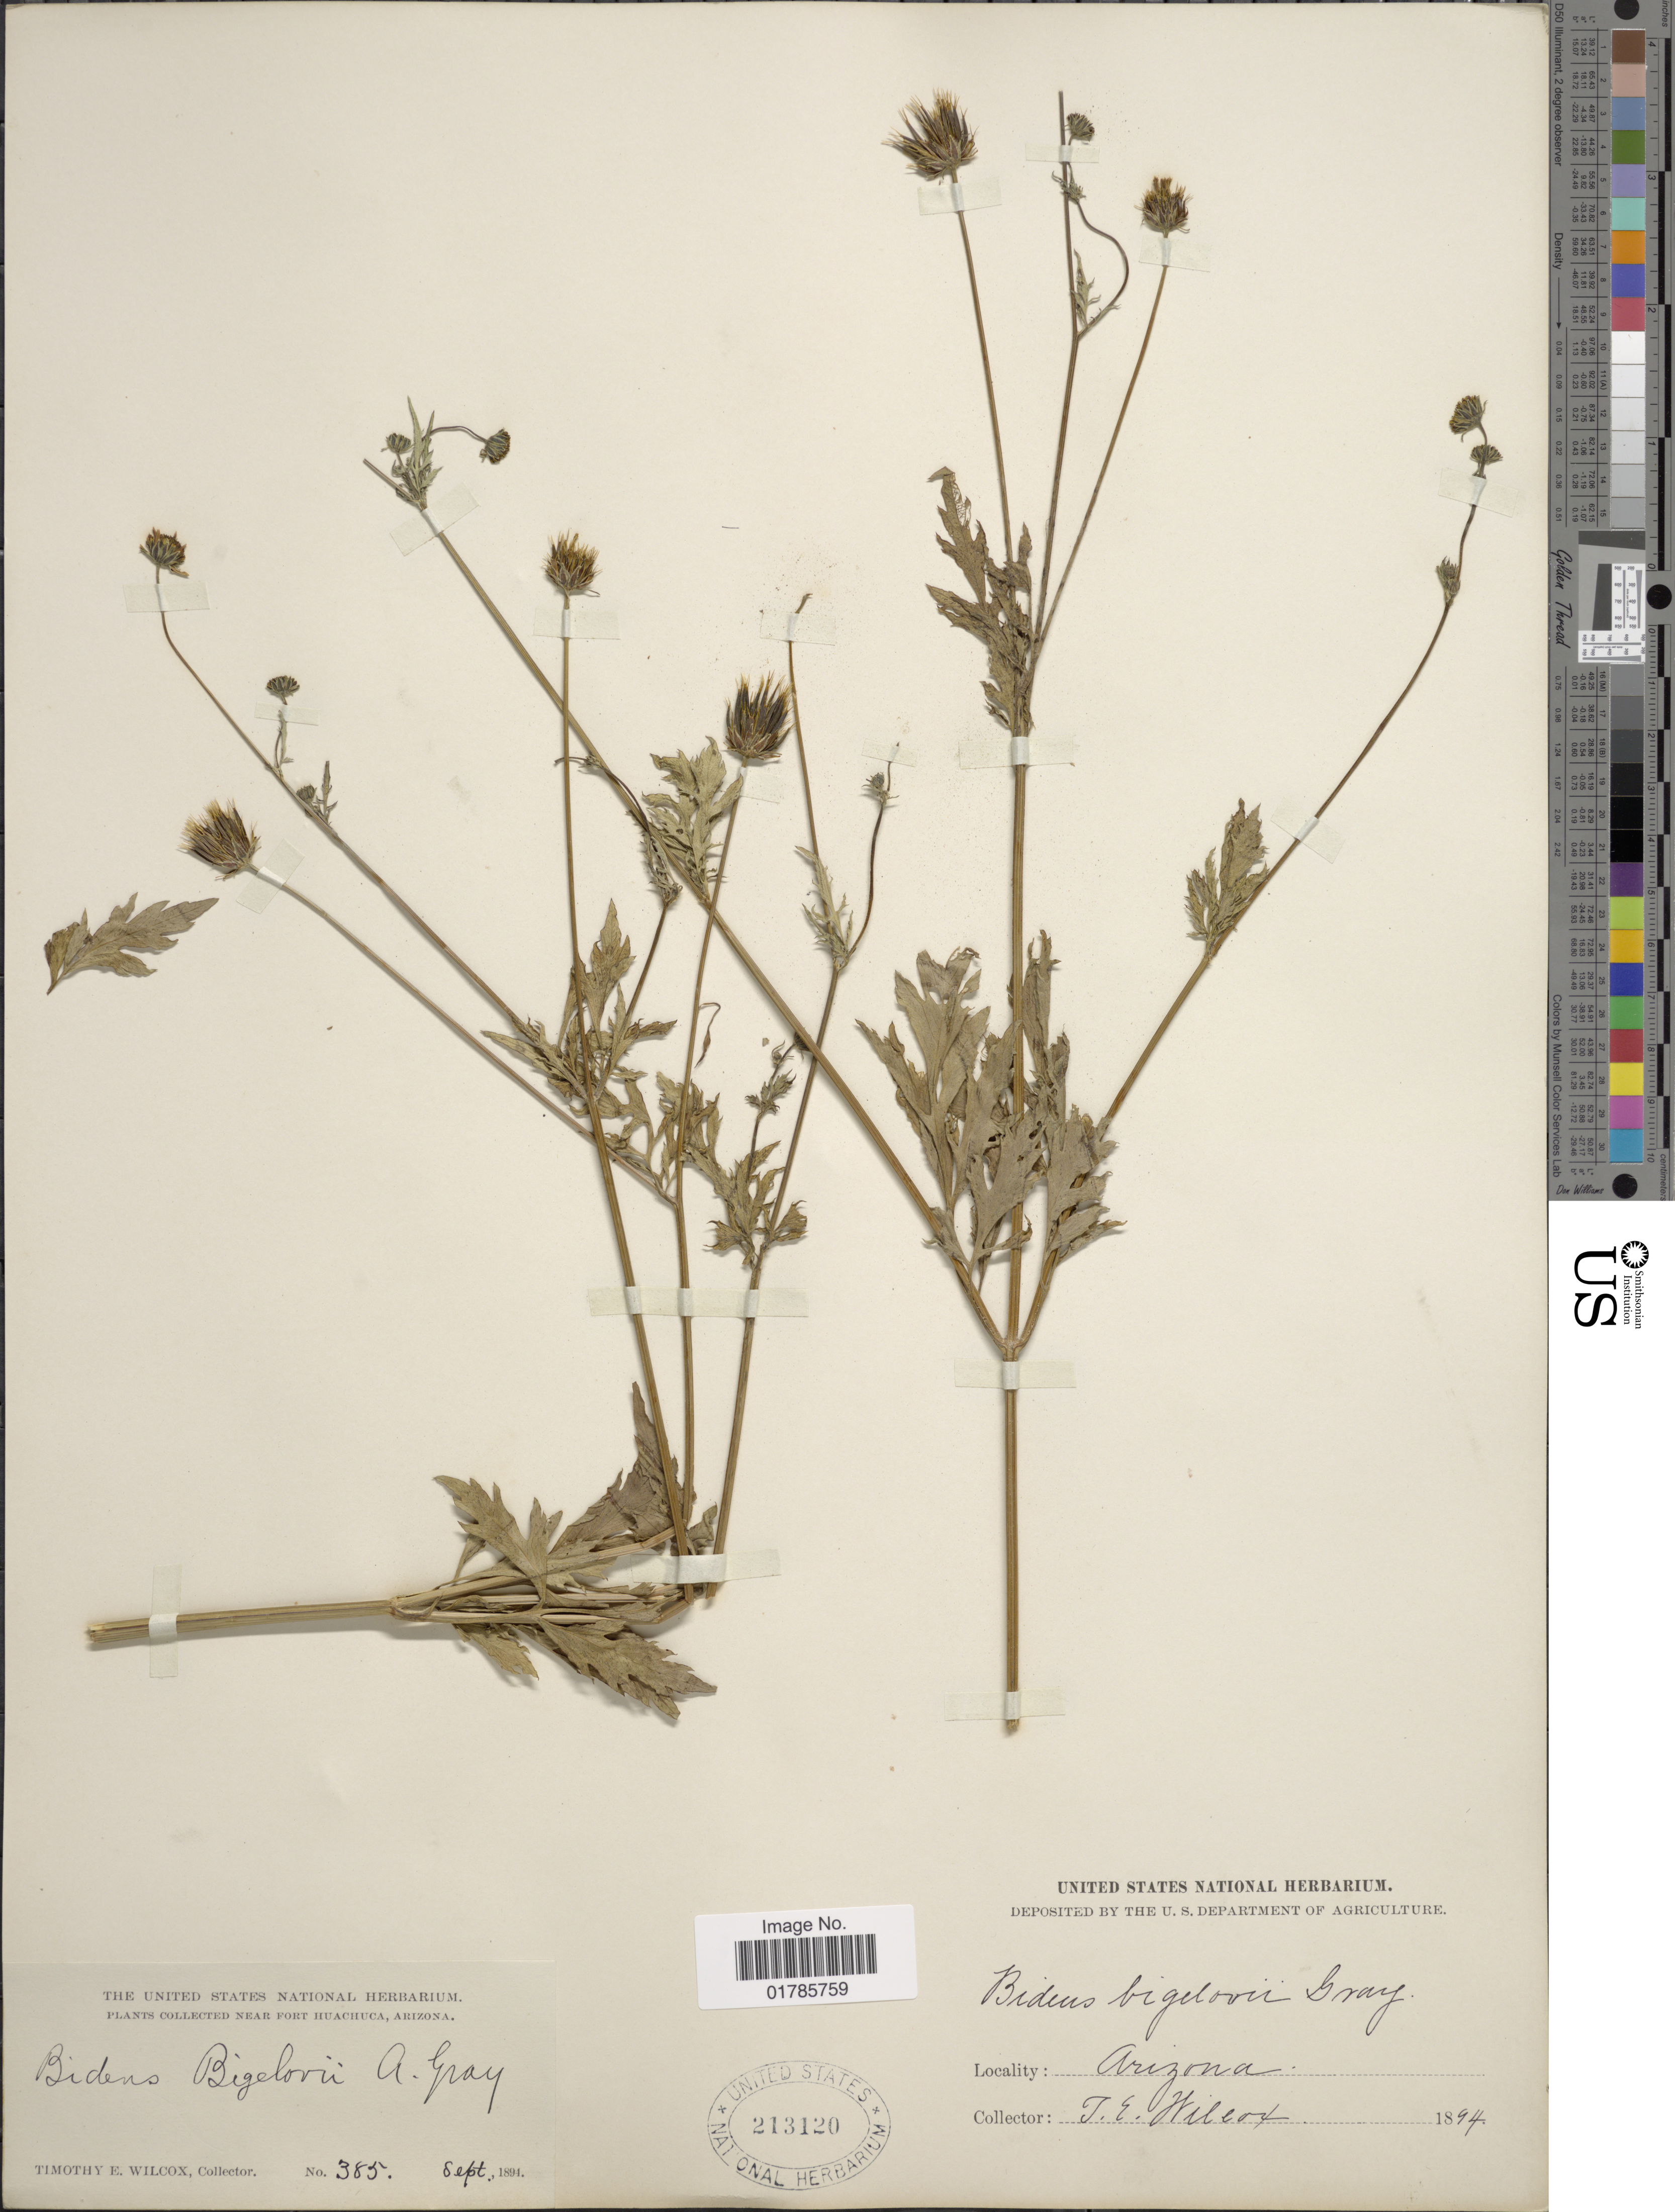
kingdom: Plantae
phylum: Tracheophyta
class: Magnoliopsida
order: Asterales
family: Asteraceae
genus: Bidens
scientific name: Bidens bigelovii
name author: A. Gray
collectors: T. E. Wilcox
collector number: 385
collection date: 1894-09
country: United States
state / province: Arizona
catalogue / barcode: US 213120